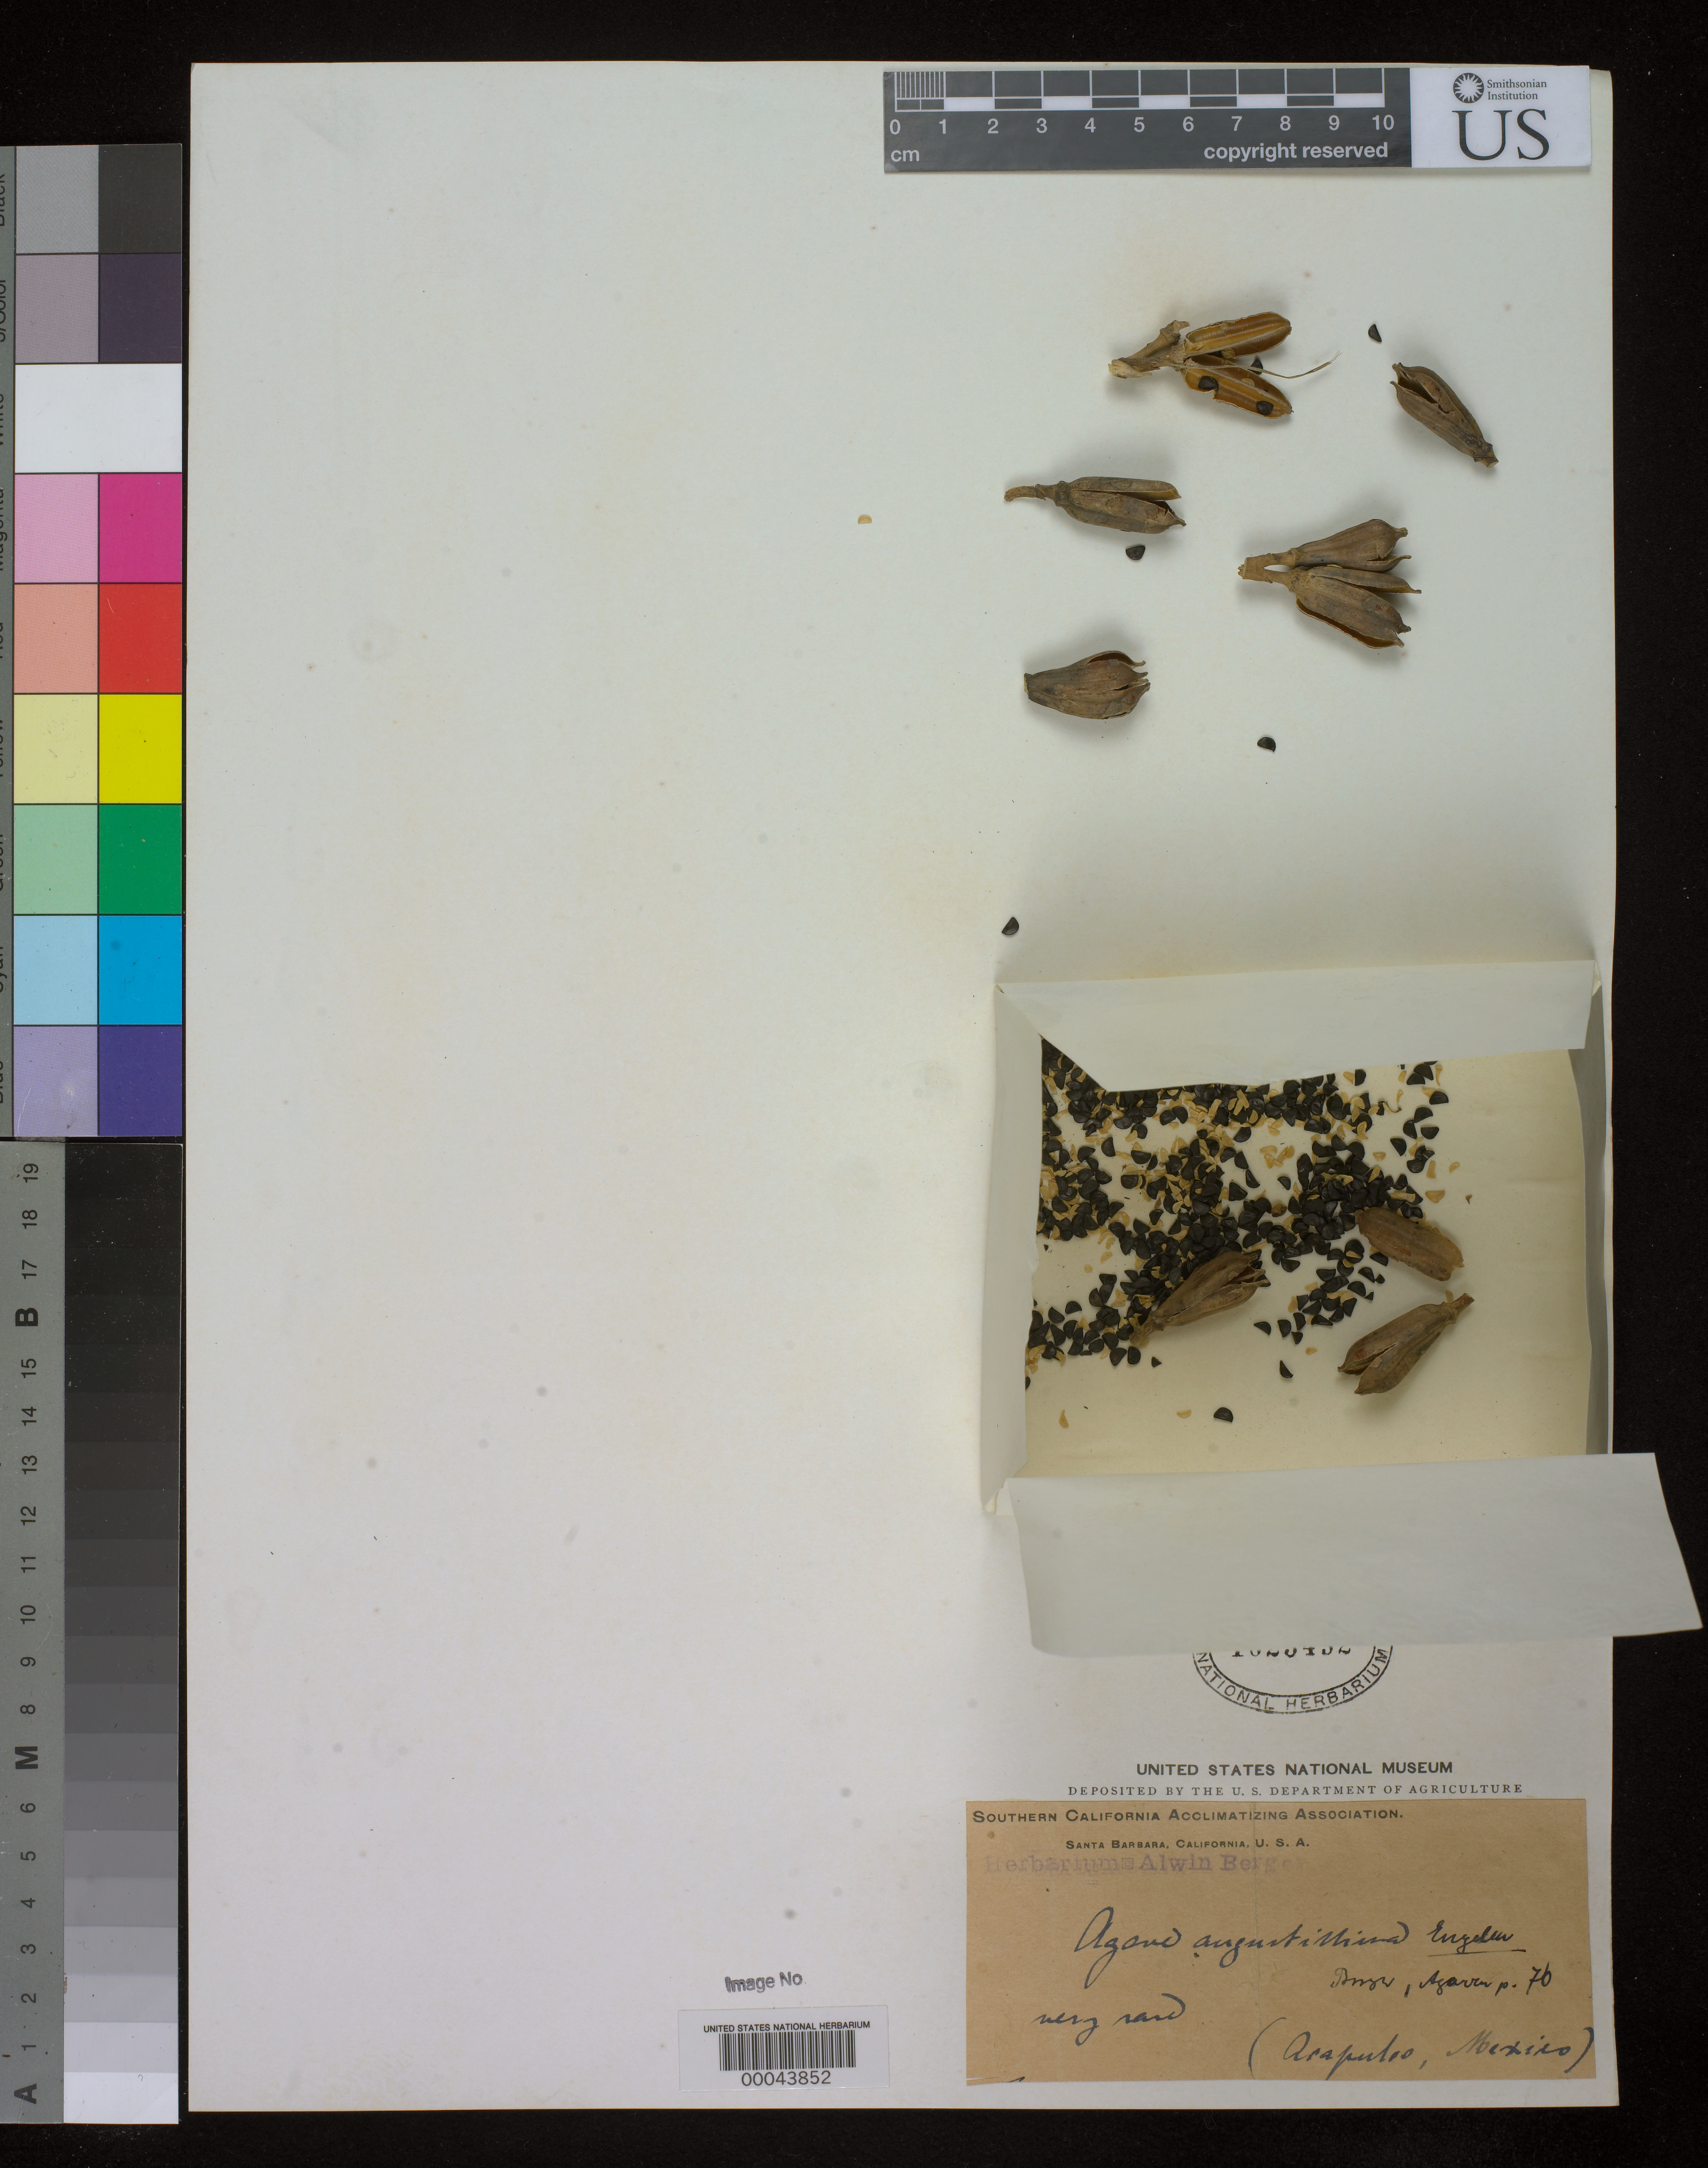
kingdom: Plantae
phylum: Tracheophyta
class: Liliopsida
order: Asparagales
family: Asparagaceae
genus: Agave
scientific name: Agave colimana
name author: Gentry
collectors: ex herb. A. Berger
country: Mexico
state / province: Guerrero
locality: Acapulco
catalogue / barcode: US 1023492